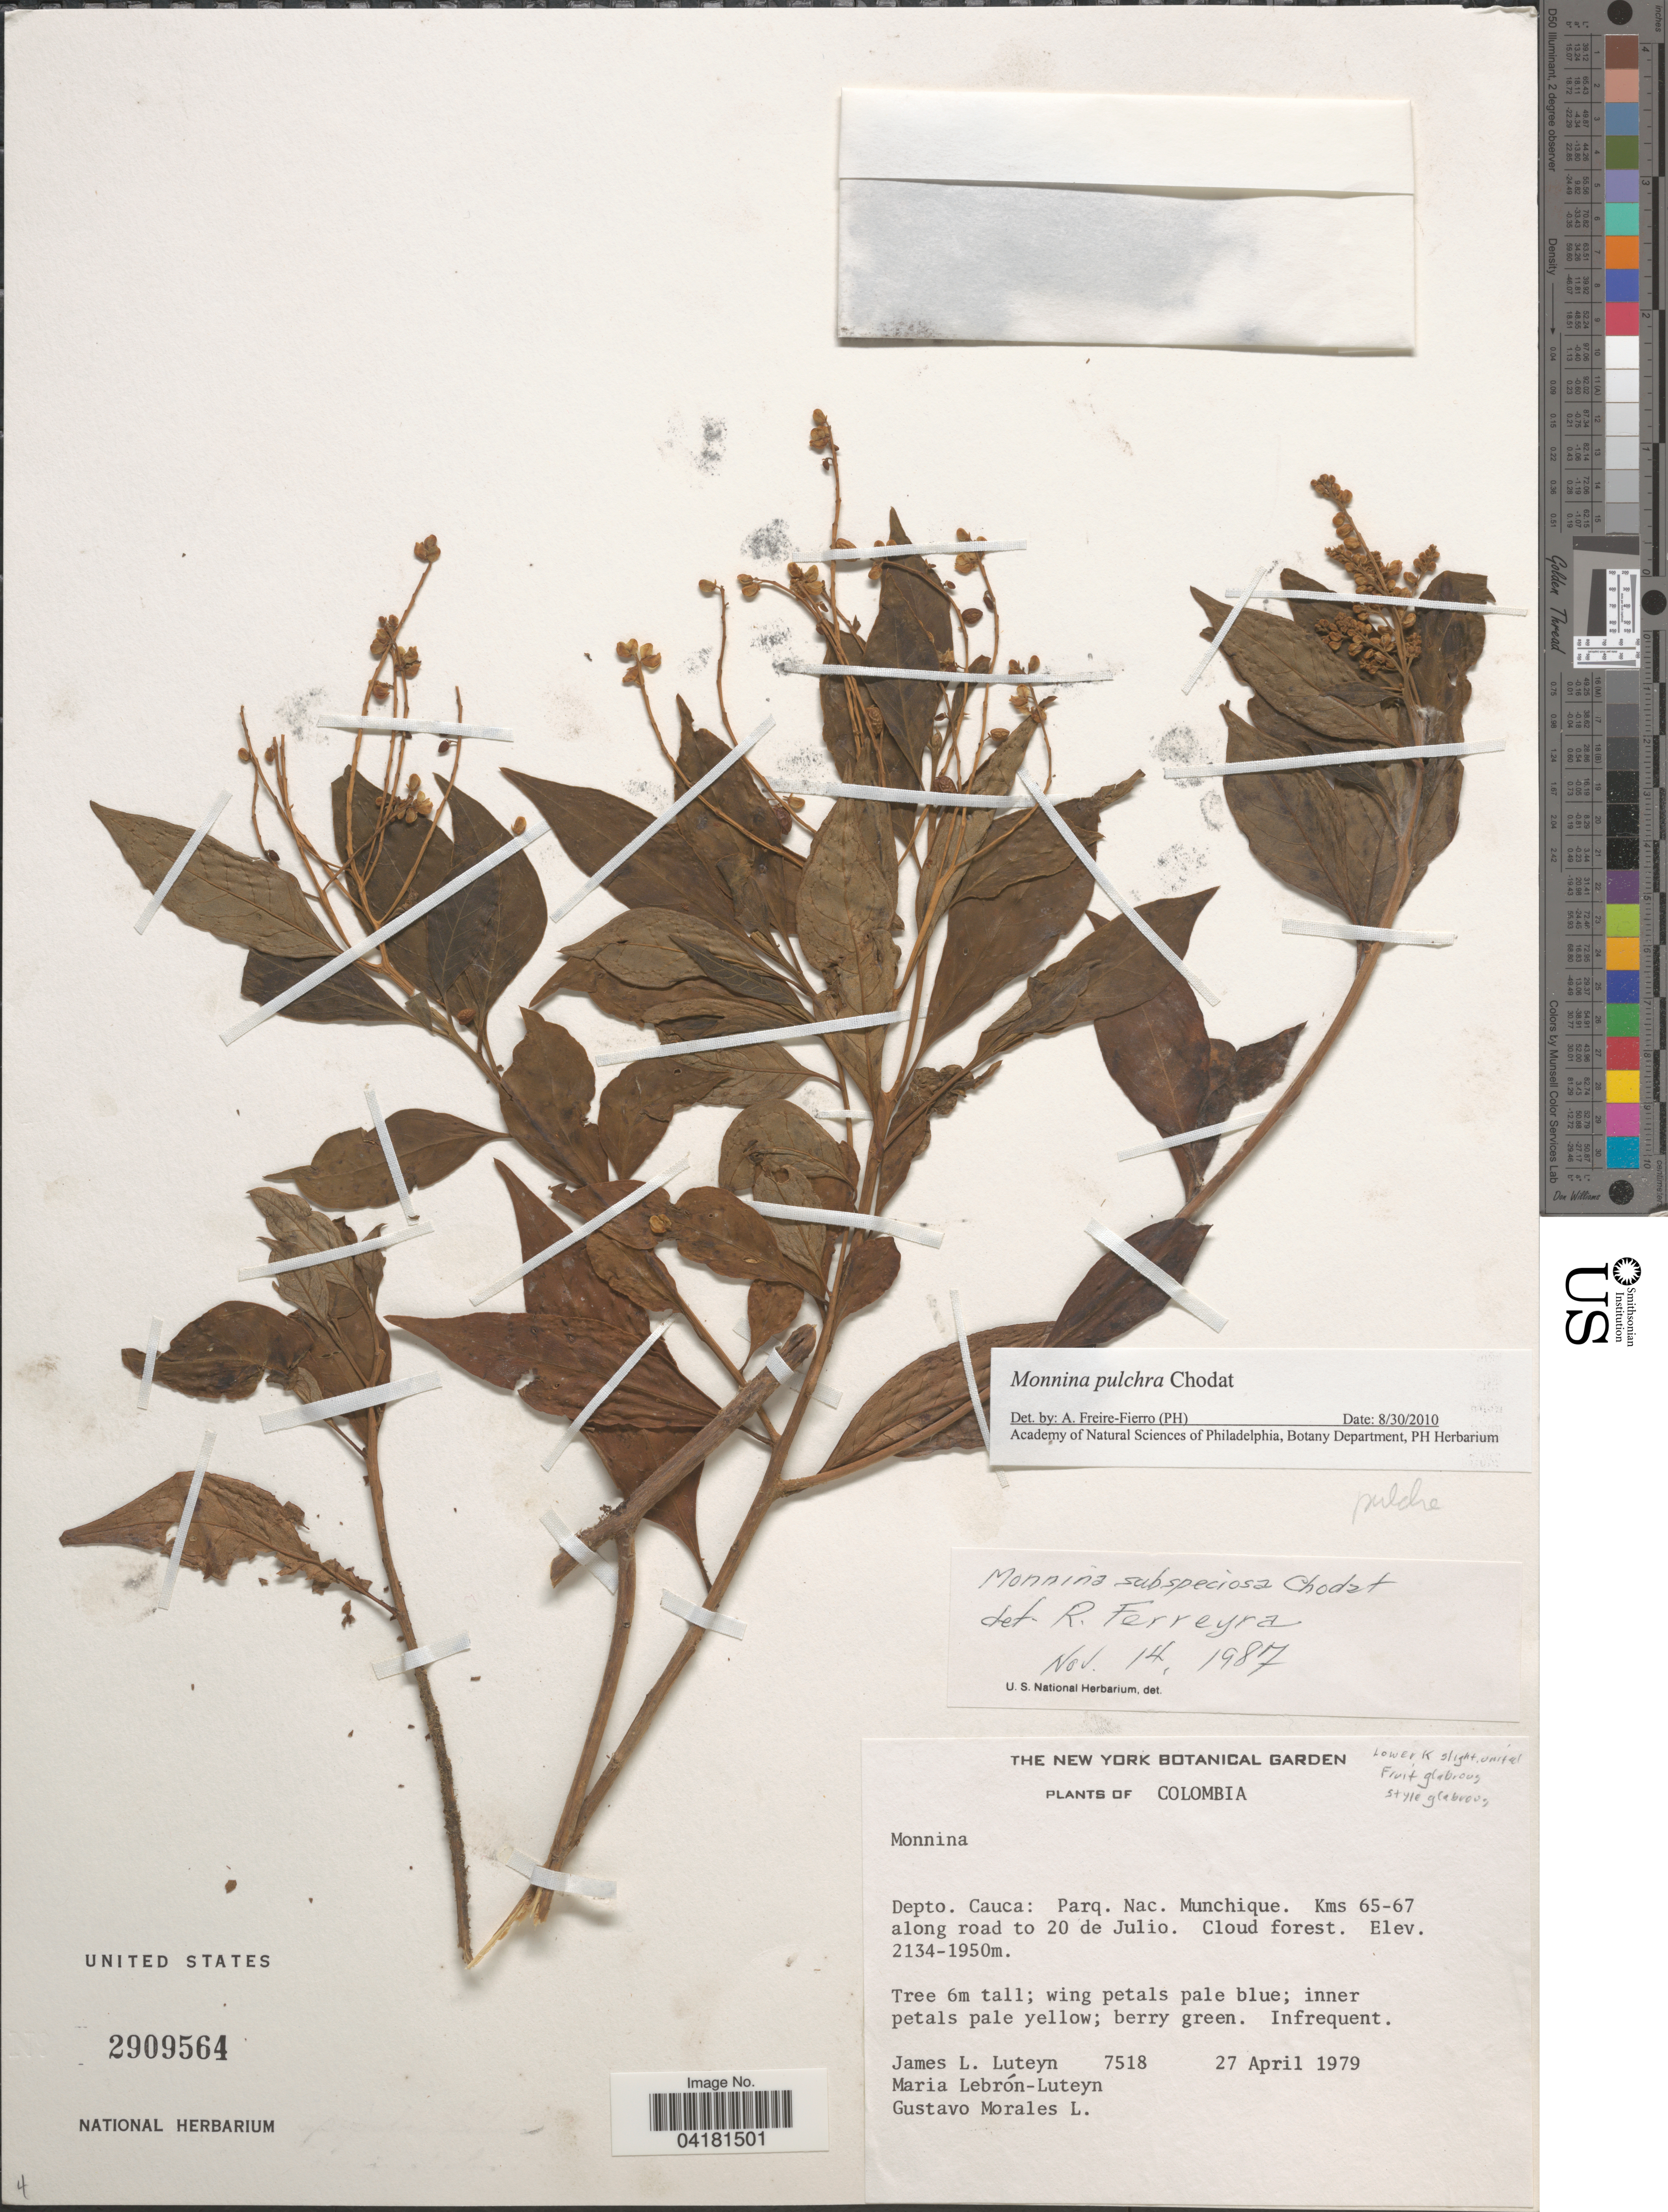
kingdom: Plantae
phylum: Tracheophyta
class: Magnoliopsida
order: Fabales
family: Polygalaceae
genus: Monnina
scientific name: Monnina pulchra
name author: Chodat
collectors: J. Luteyn, M. L. Lebrón-Luteyn & G. Morales L.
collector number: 7518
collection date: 1979-04-27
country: Colombia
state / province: Cauca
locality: Depto. Cauca: Parq. Nac. Munchique. Kms 65-67 along road to 20 de Julio.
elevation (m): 1950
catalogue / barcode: US 2909564